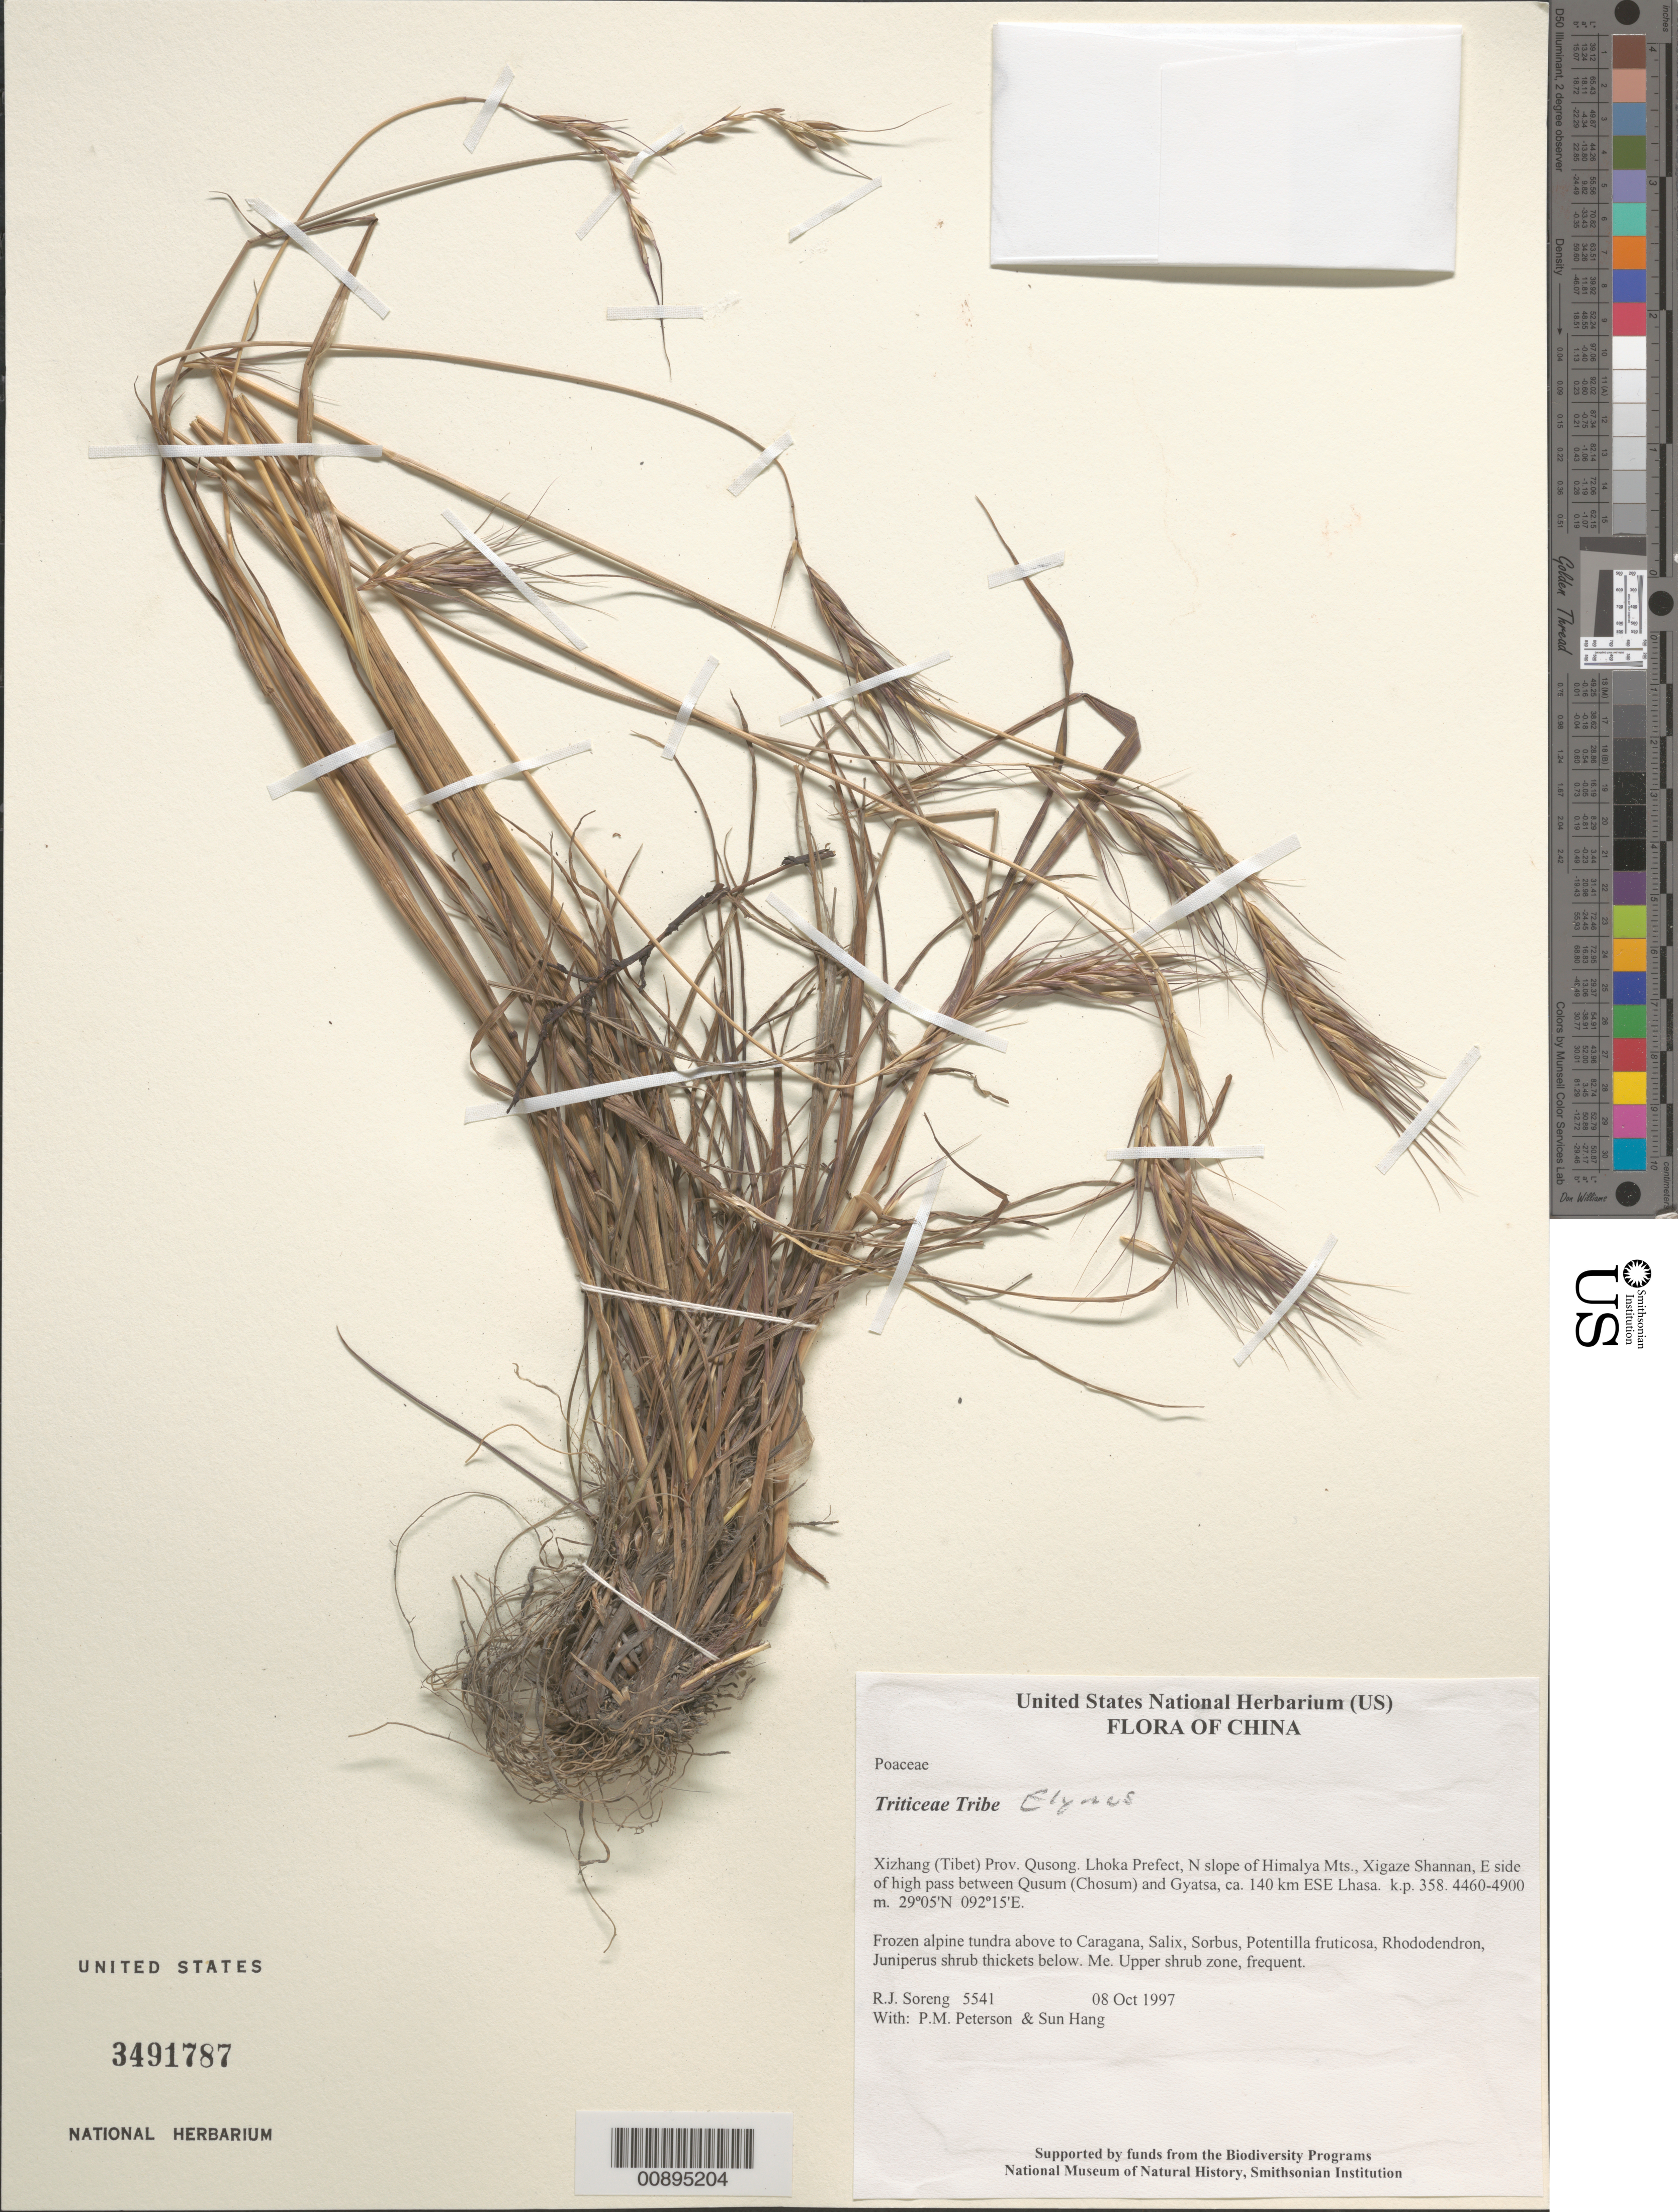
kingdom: Plantae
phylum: Tracheophyta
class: Liliopsida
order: Poales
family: Poaceae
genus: Elymus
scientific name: Elymus sp.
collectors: R. J. Soreng, P. M. Peterson & Sun Hang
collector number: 5541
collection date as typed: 08 Oct 1997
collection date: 1997-10-08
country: China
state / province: Xizang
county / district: Qusong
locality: Lhoka Prefect, N slope of Himalaya Mts., Xigaze Shannan, E side of high pass between Qusum (Chosum) and Gyatsa, ca. 140 km ESE Lhasa. k.p. 358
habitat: Frozen alpine tundra above to Caragana, Salix, Sorbus, Potentilla fruticosa, Rhododendron, Juniperus shrub thickets below. Me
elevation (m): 4460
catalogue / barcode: US 3491787